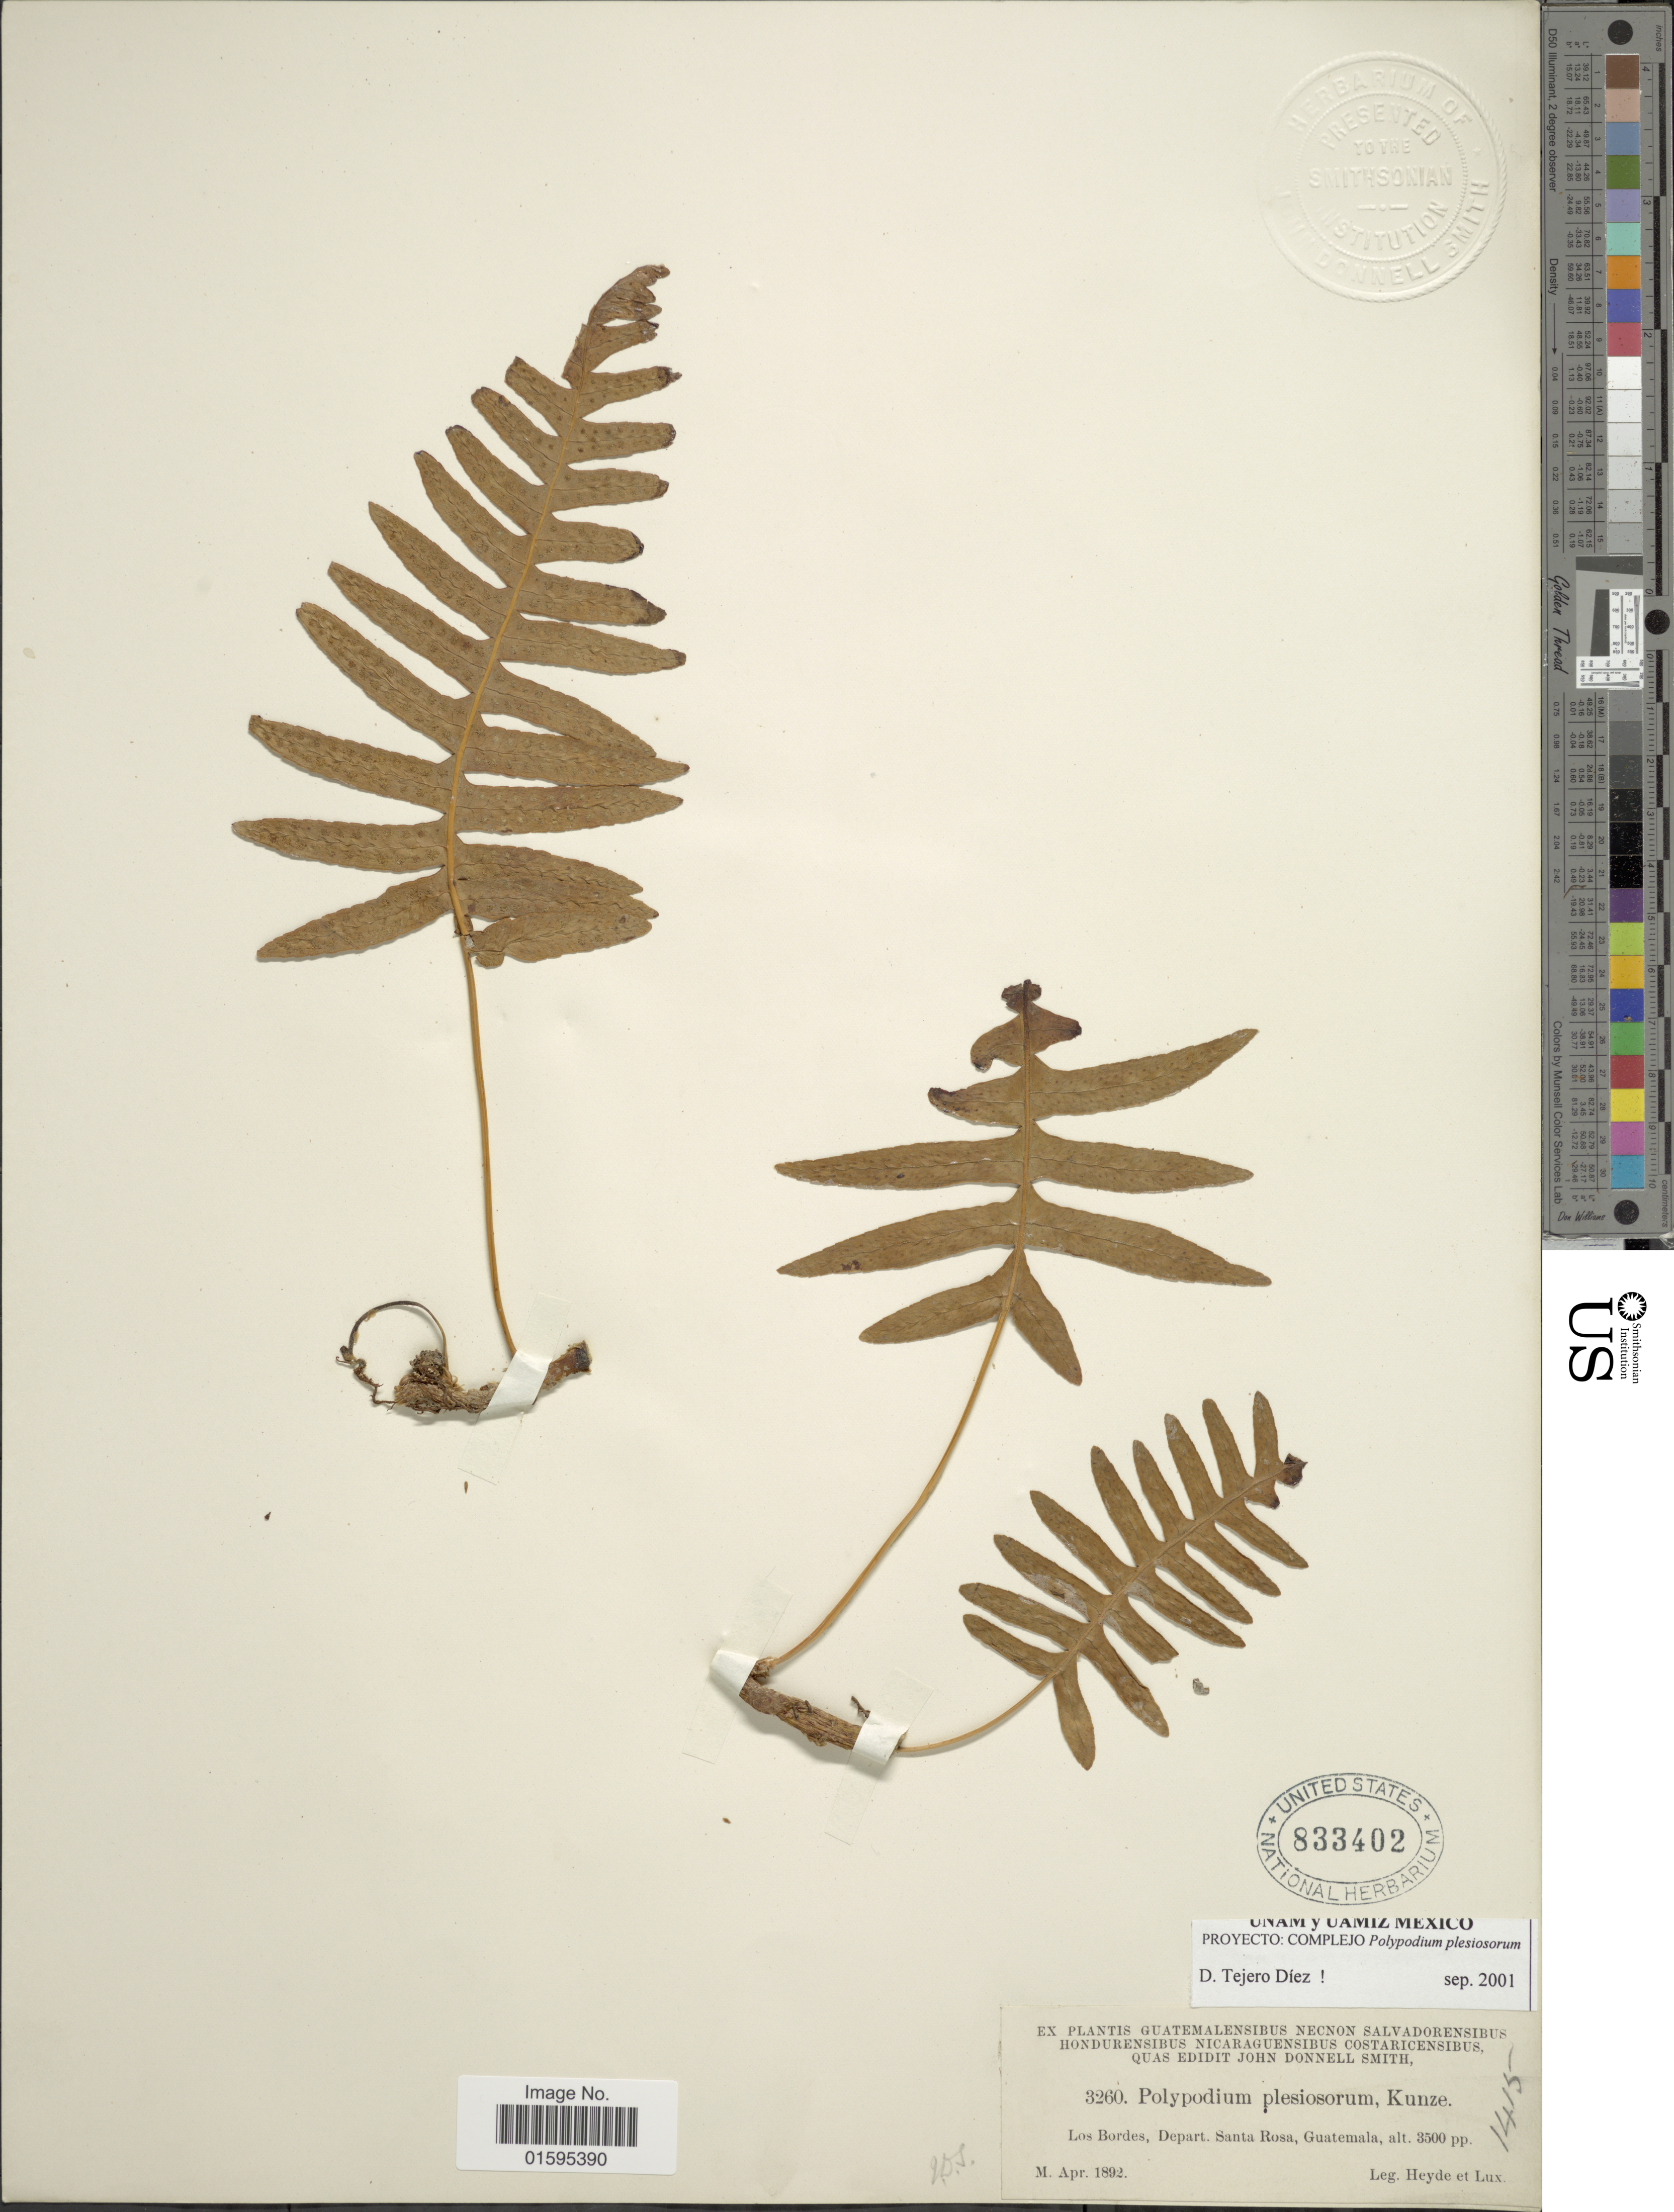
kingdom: Plantae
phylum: Tracheophyta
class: Polypodiopsida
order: Polypodiales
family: Polypodiaceae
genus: Polypodium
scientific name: Polypodium plesiosorum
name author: Kunze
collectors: Heyde & Lux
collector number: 3260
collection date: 1892-04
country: Guatemala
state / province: Santa Rosa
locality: Los Bordes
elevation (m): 1067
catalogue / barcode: US 833402